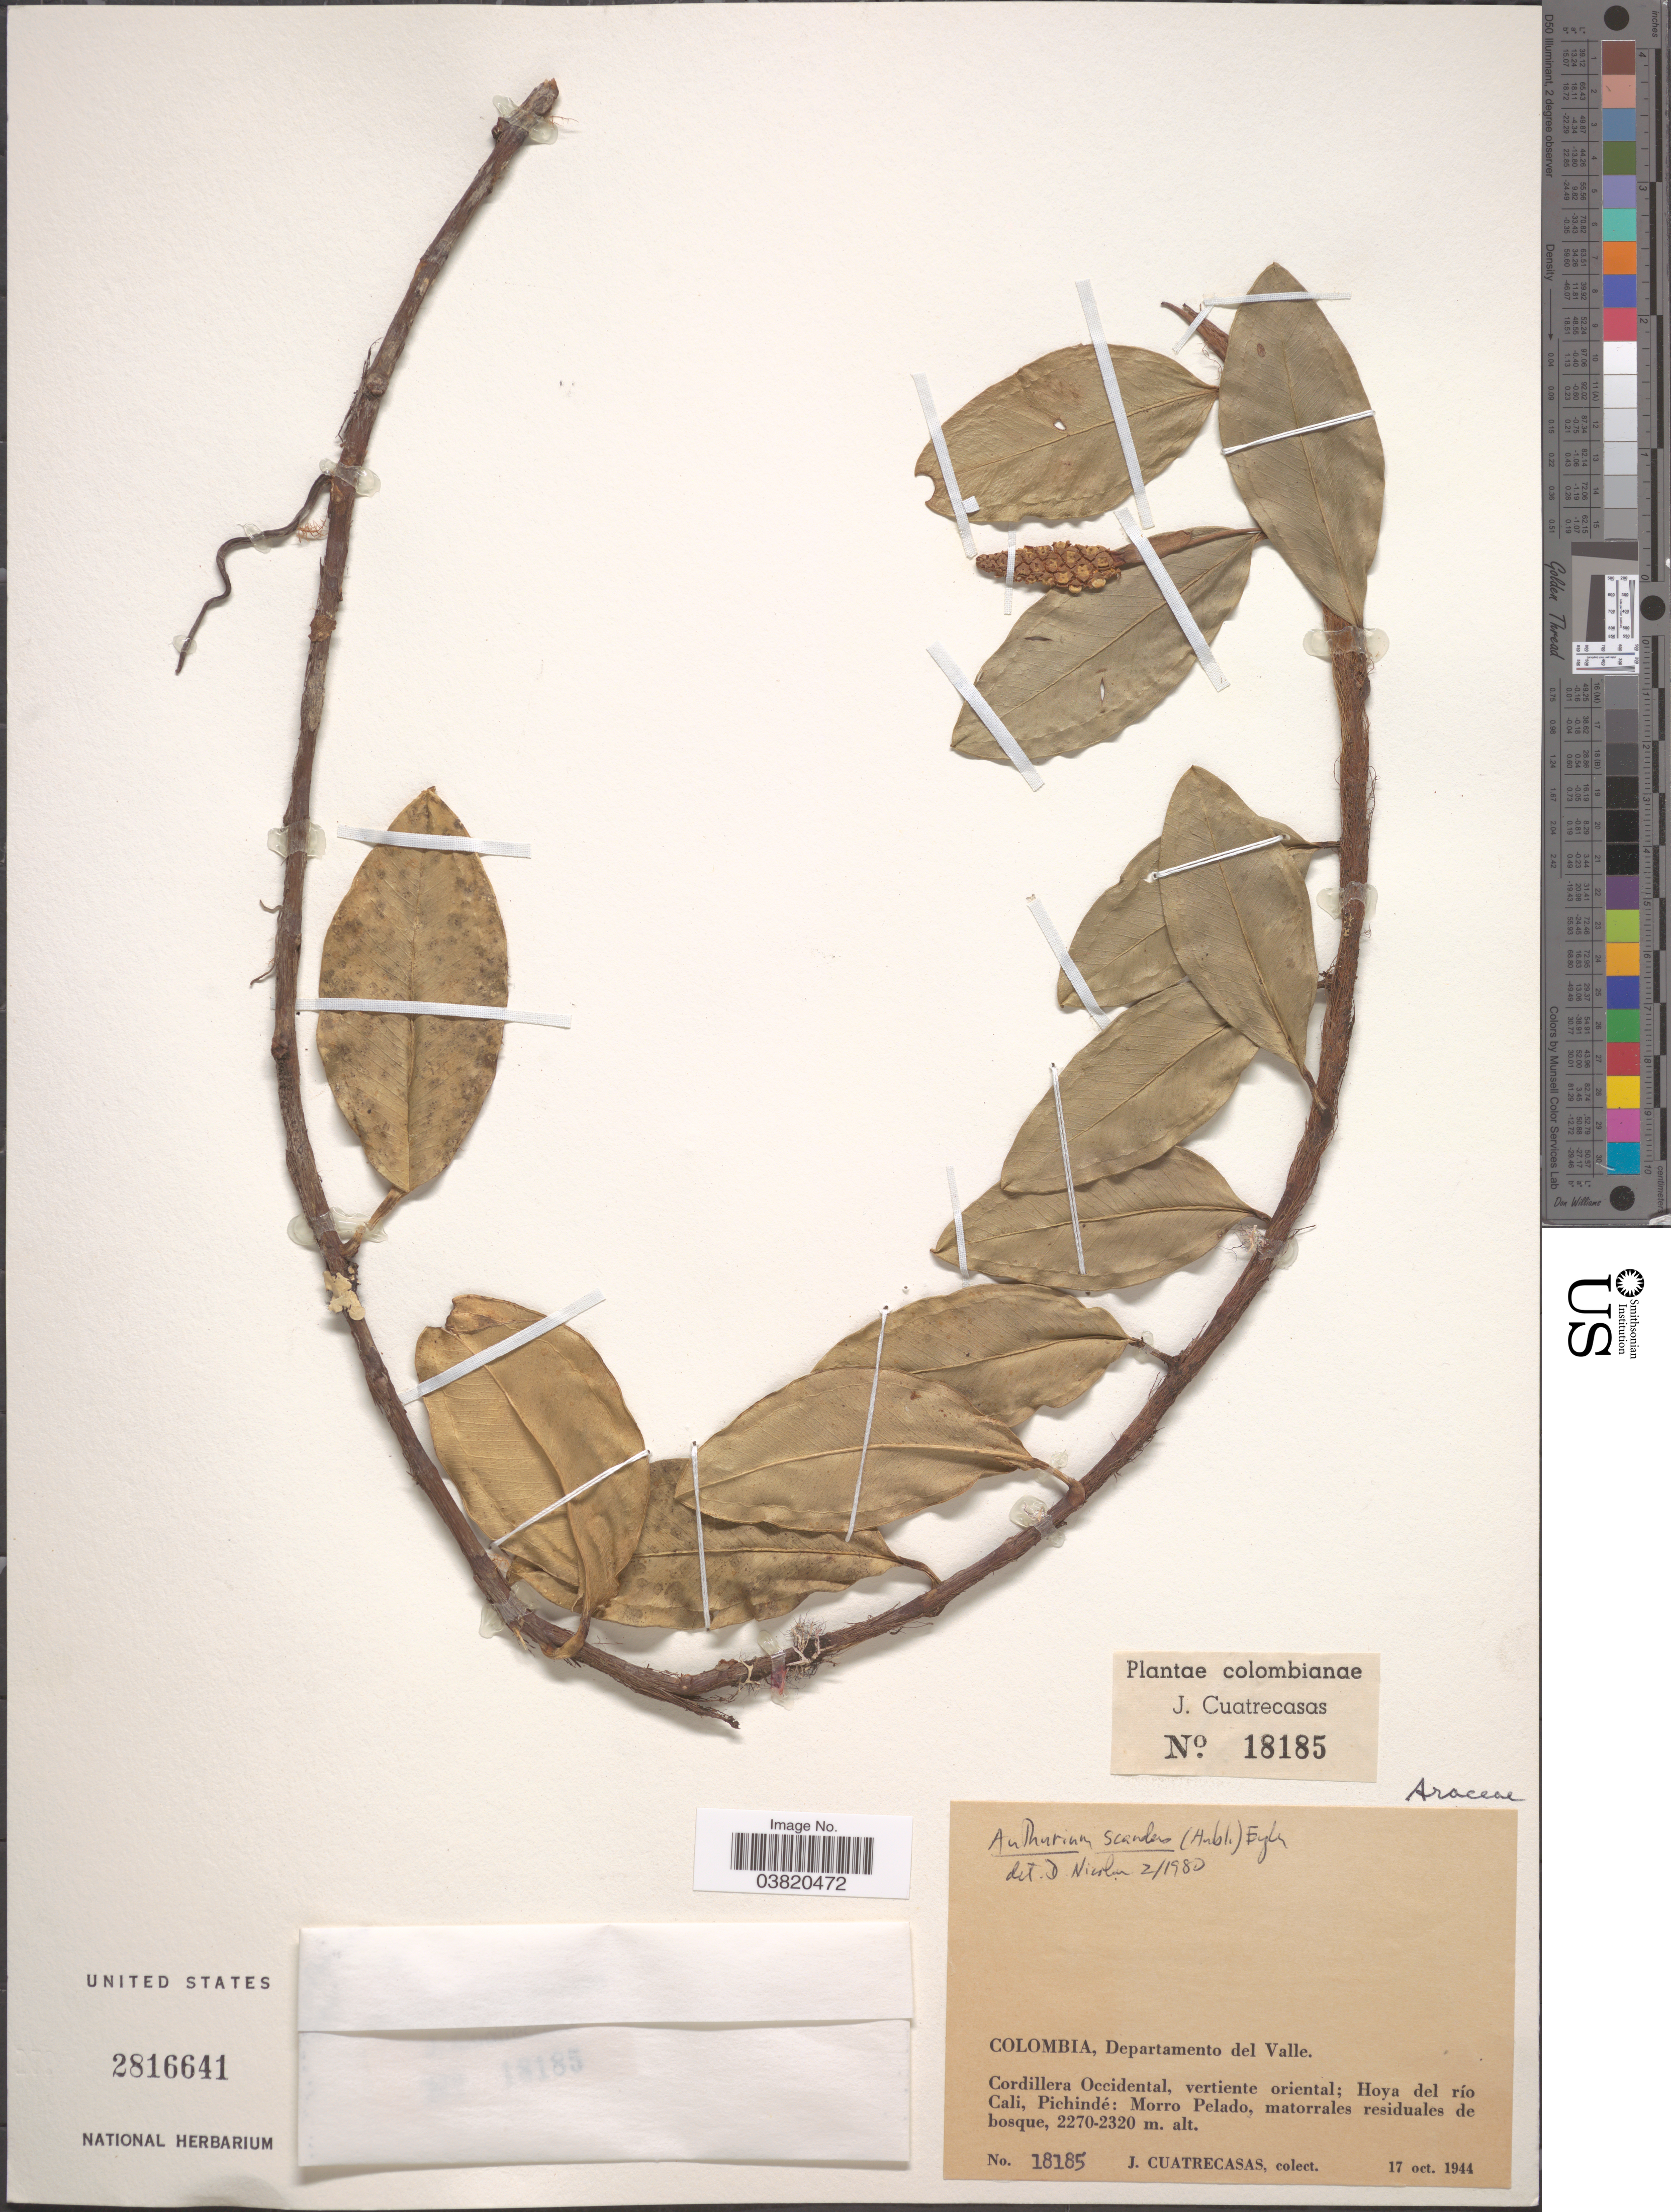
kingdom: Plantae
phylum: Tracheophyta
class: Liliopsida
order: Alismatales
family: Araceae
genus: Anthurium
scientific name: Anthurium scandens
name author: (Aubl.) Engl.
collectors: J. Cuatrecasas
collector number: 18185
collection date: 1944-10-17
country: Colombia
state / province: Valle del Cauca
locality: Departamento del Valle. Cordillera Occidental, vertiente oriental; Hoya del río Cali, Pichindé: Morro Pelado.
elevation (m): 2270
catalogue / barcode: US 2816641